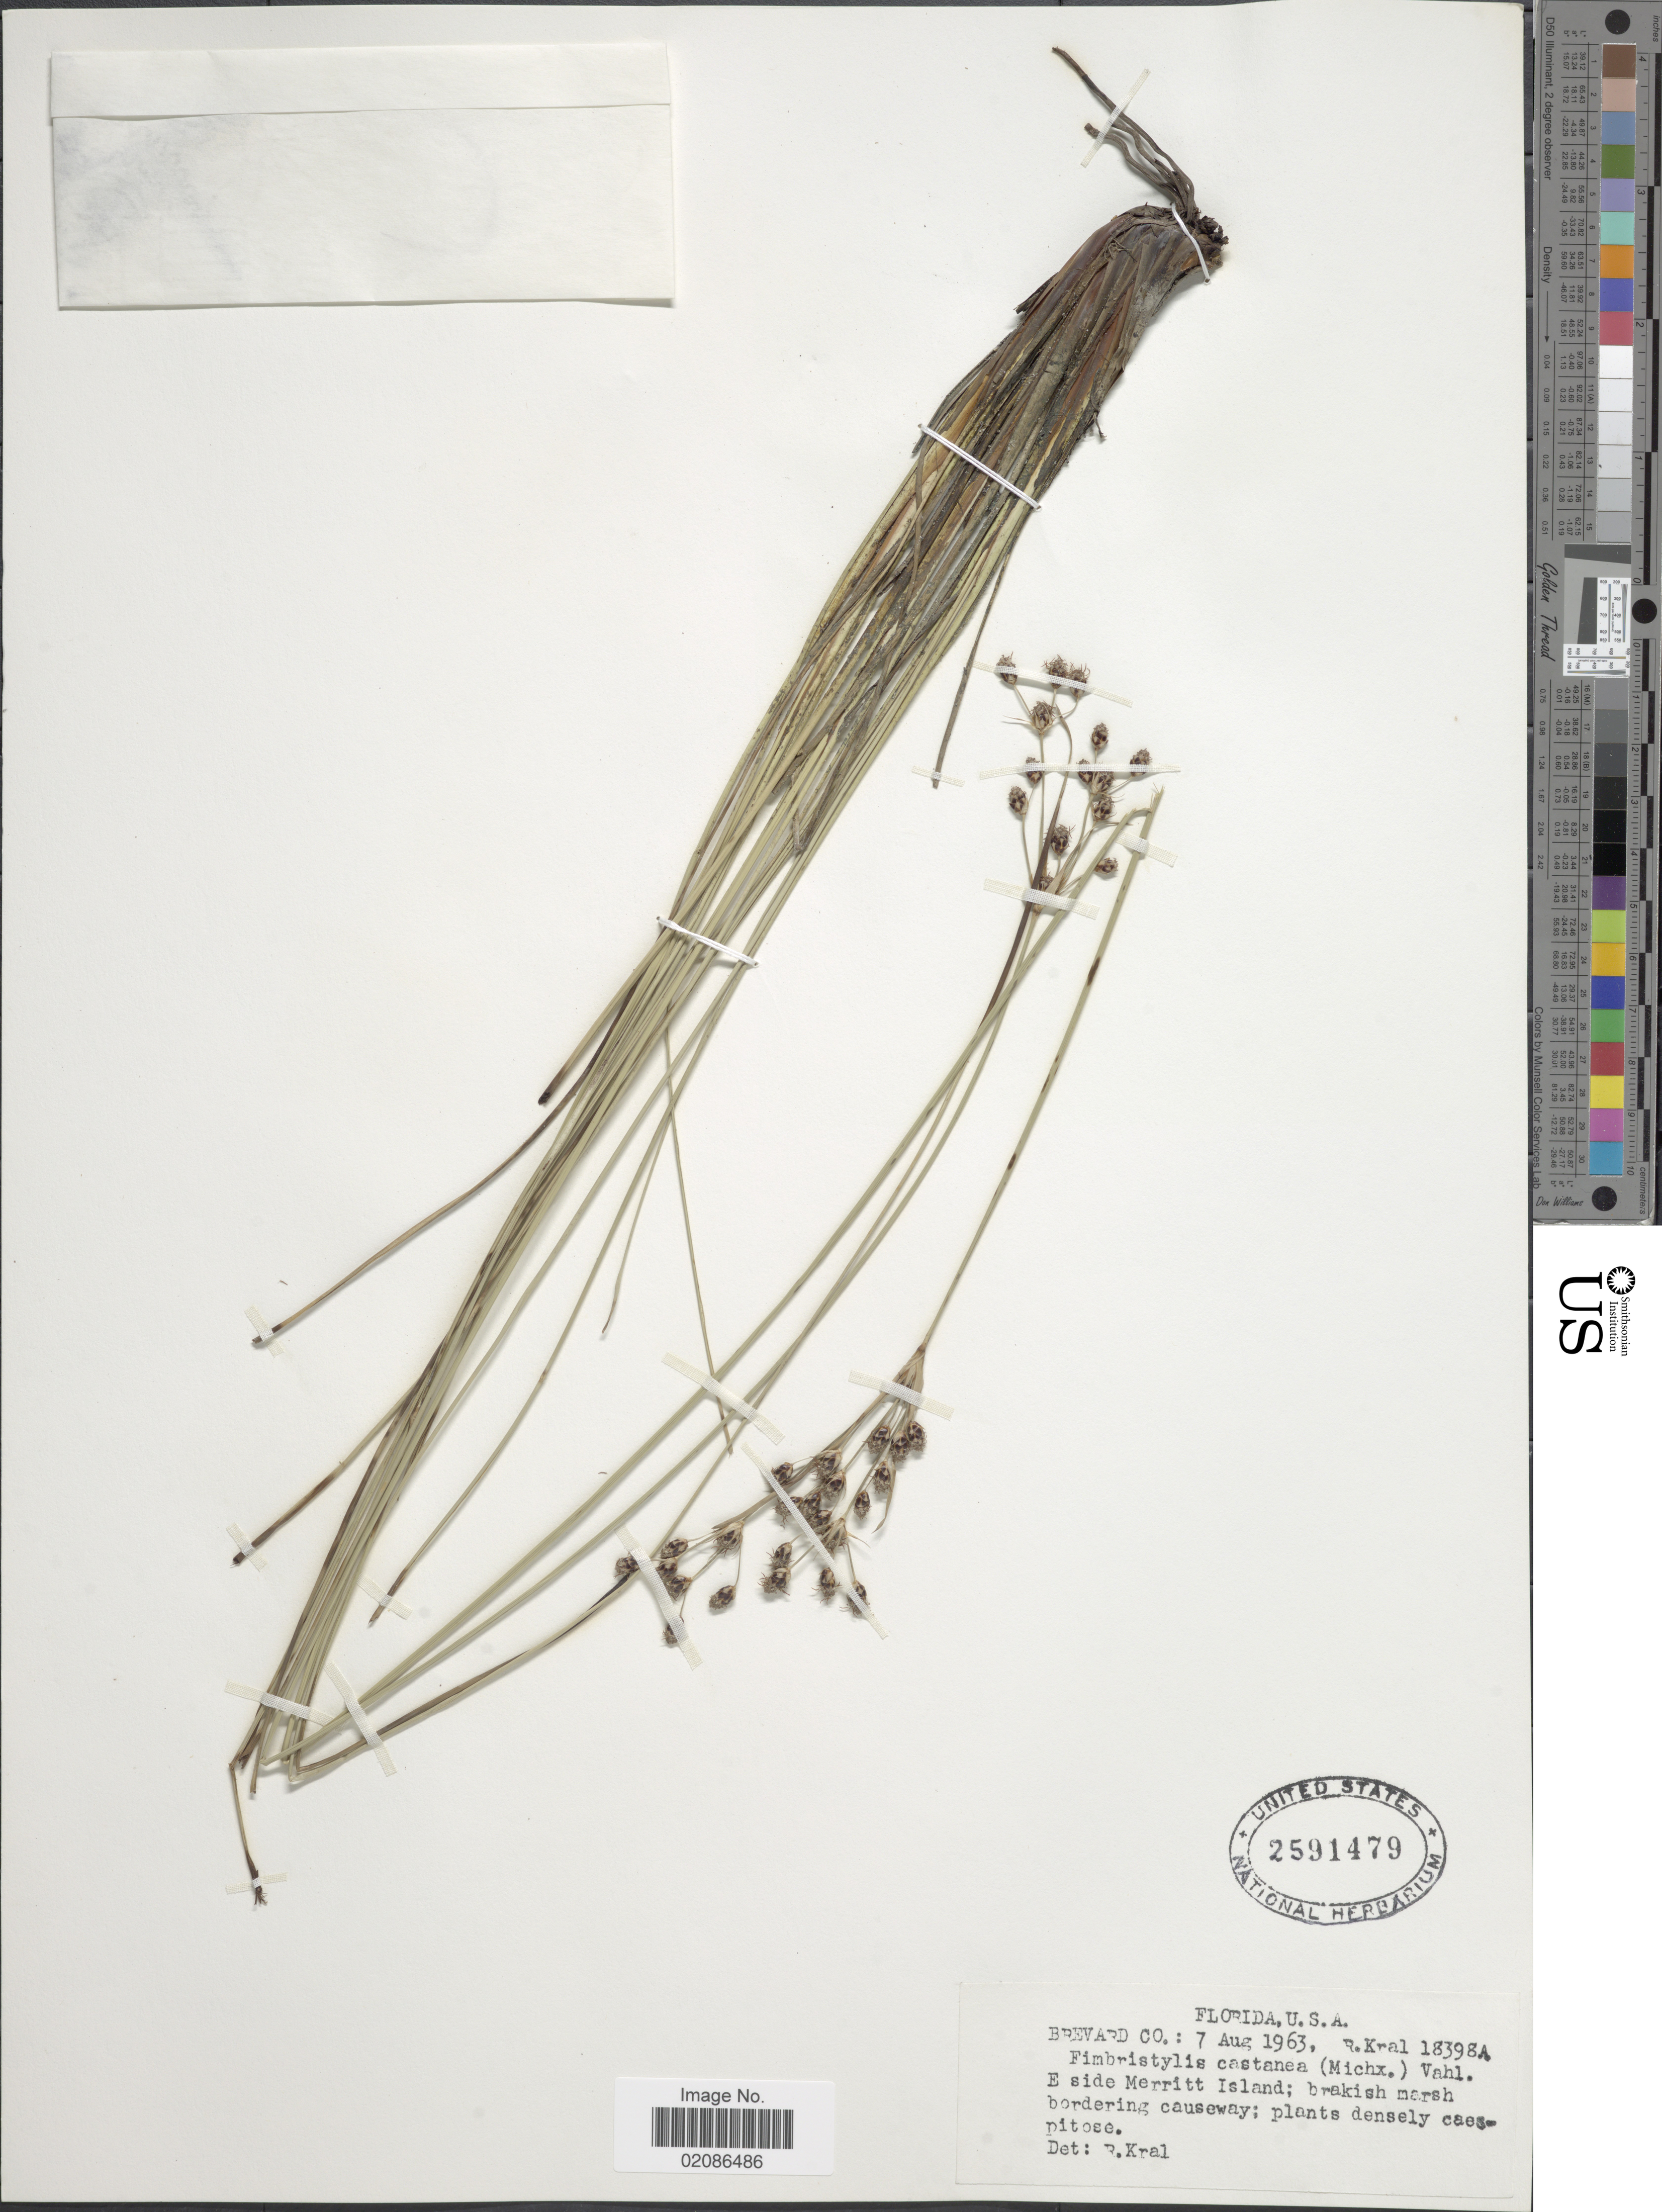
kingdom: Plantae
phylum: Tracheophyta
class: Liliopsida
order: Poales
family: Cyperaceae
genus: Fimbristylis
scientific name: Fimbristylis castanea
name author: (Michx.) Vahl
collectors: R. Kral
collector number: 18398A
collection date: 1963-08-07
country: United States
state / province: Florida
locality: Brevard Co; E side Merritt Island; brakish marsh bordering causeway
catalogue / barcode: US 2591479